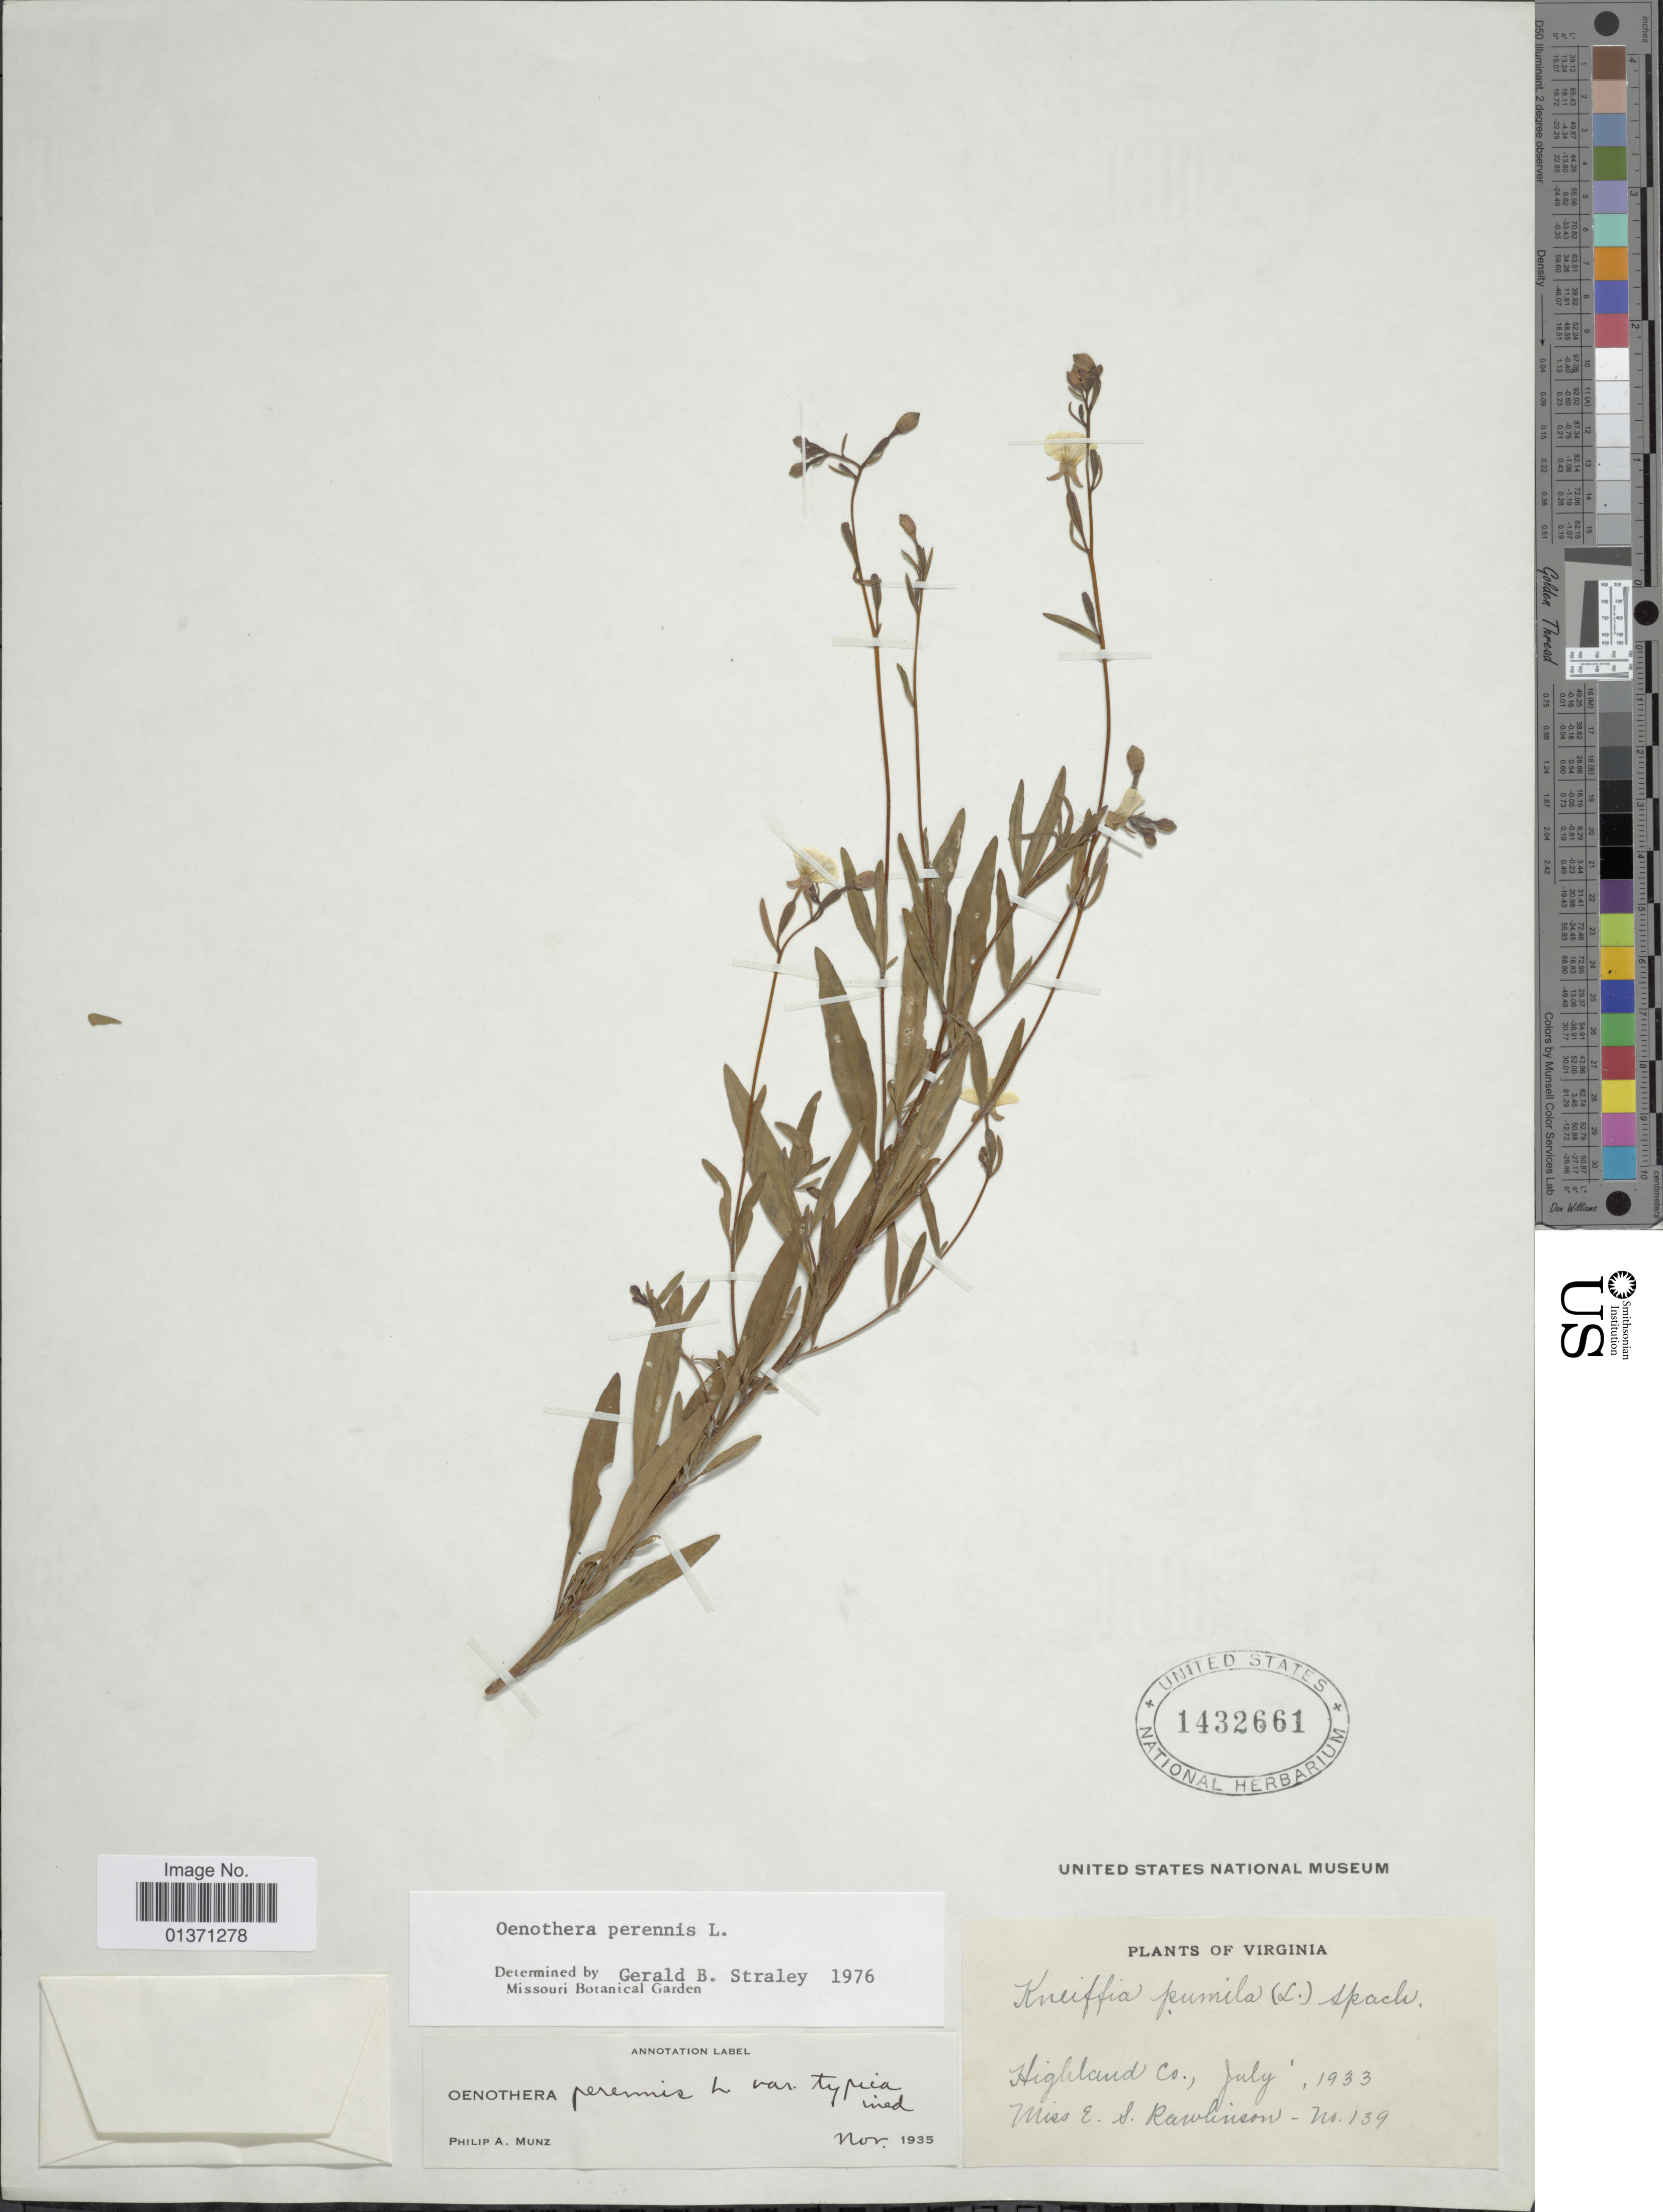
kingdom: Plantae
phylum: Tracheophyta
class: Magnoliopsida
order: Myrtales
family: Onagraceae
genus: Oenothera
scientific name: Oenothera perennis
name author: L.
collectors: E. S. Rawlinson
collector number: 139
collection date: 1933-07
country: United States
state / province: Virginia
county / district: Highland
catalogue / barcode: US 1432661